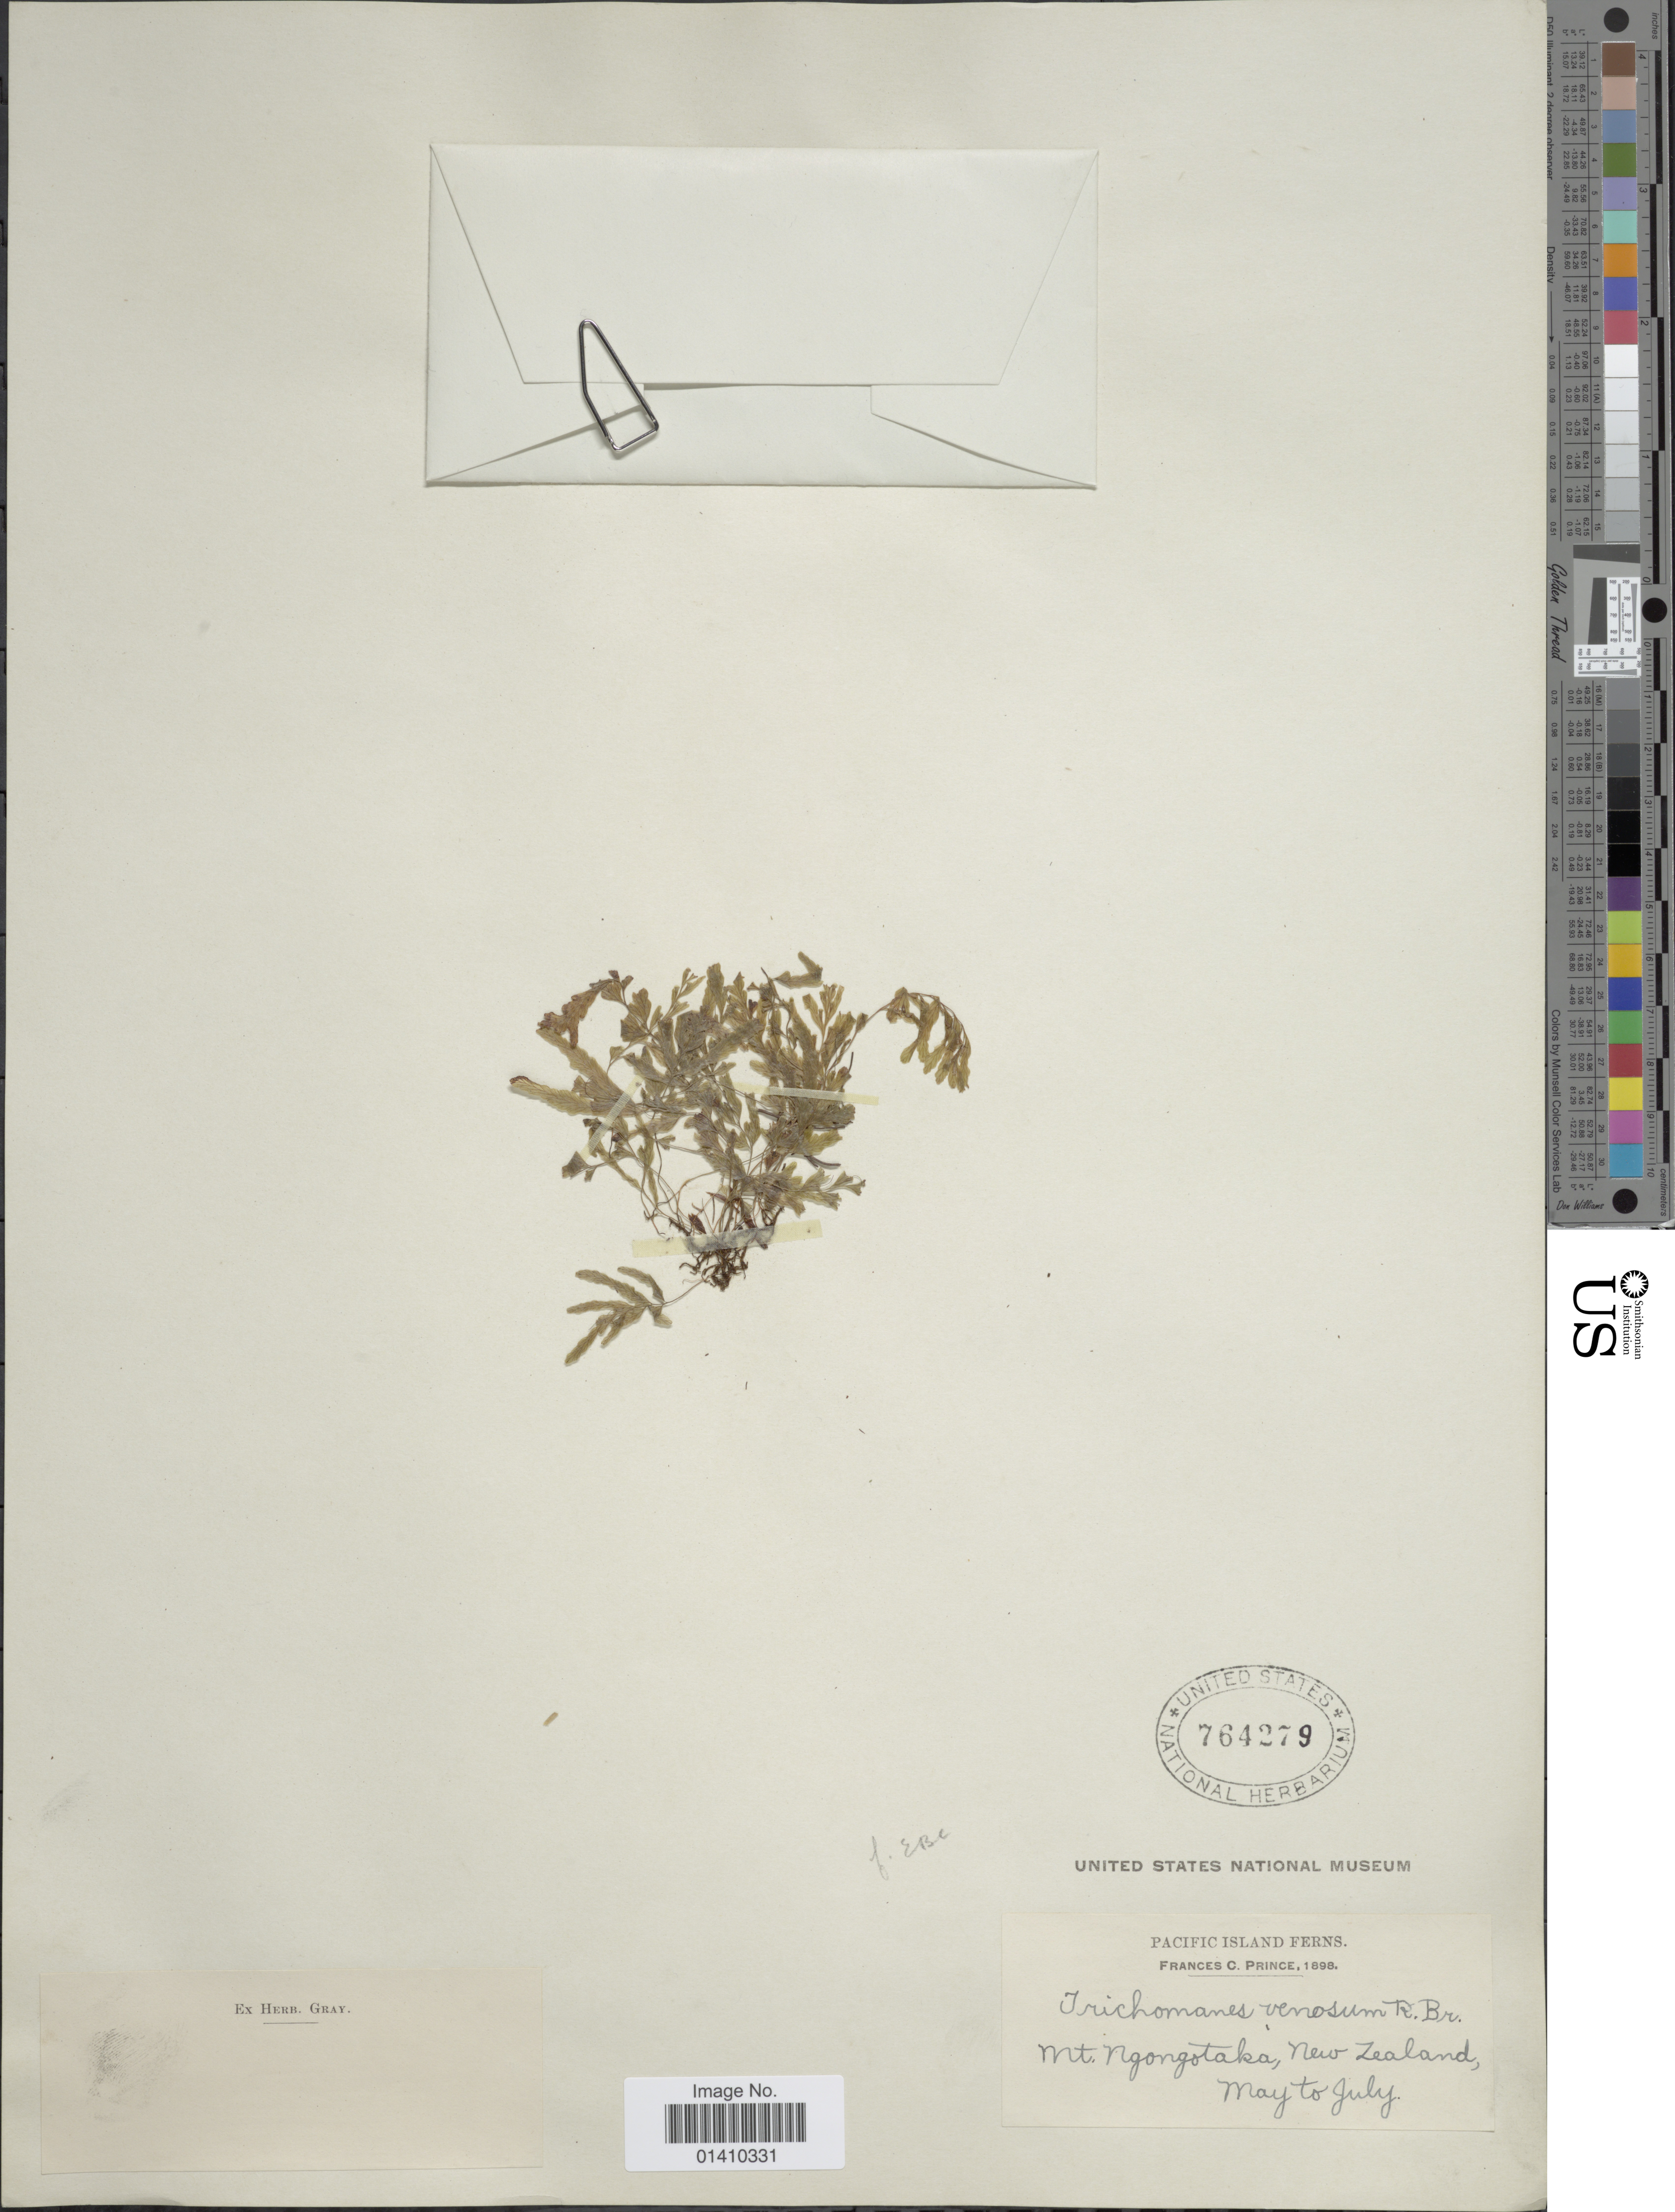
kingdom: Plantae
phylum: Tracheophyta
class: Polypodiopsida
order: Hymenophyllales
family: Hymenophyllaceae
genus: Polyphlebium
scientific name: Polyphlebium venosum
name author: (R. Br.) Copel.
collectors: F. Prince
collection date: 1898-07/1998-05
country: New Zealand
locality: Mt. Ngongotaka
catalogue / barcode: US 764279